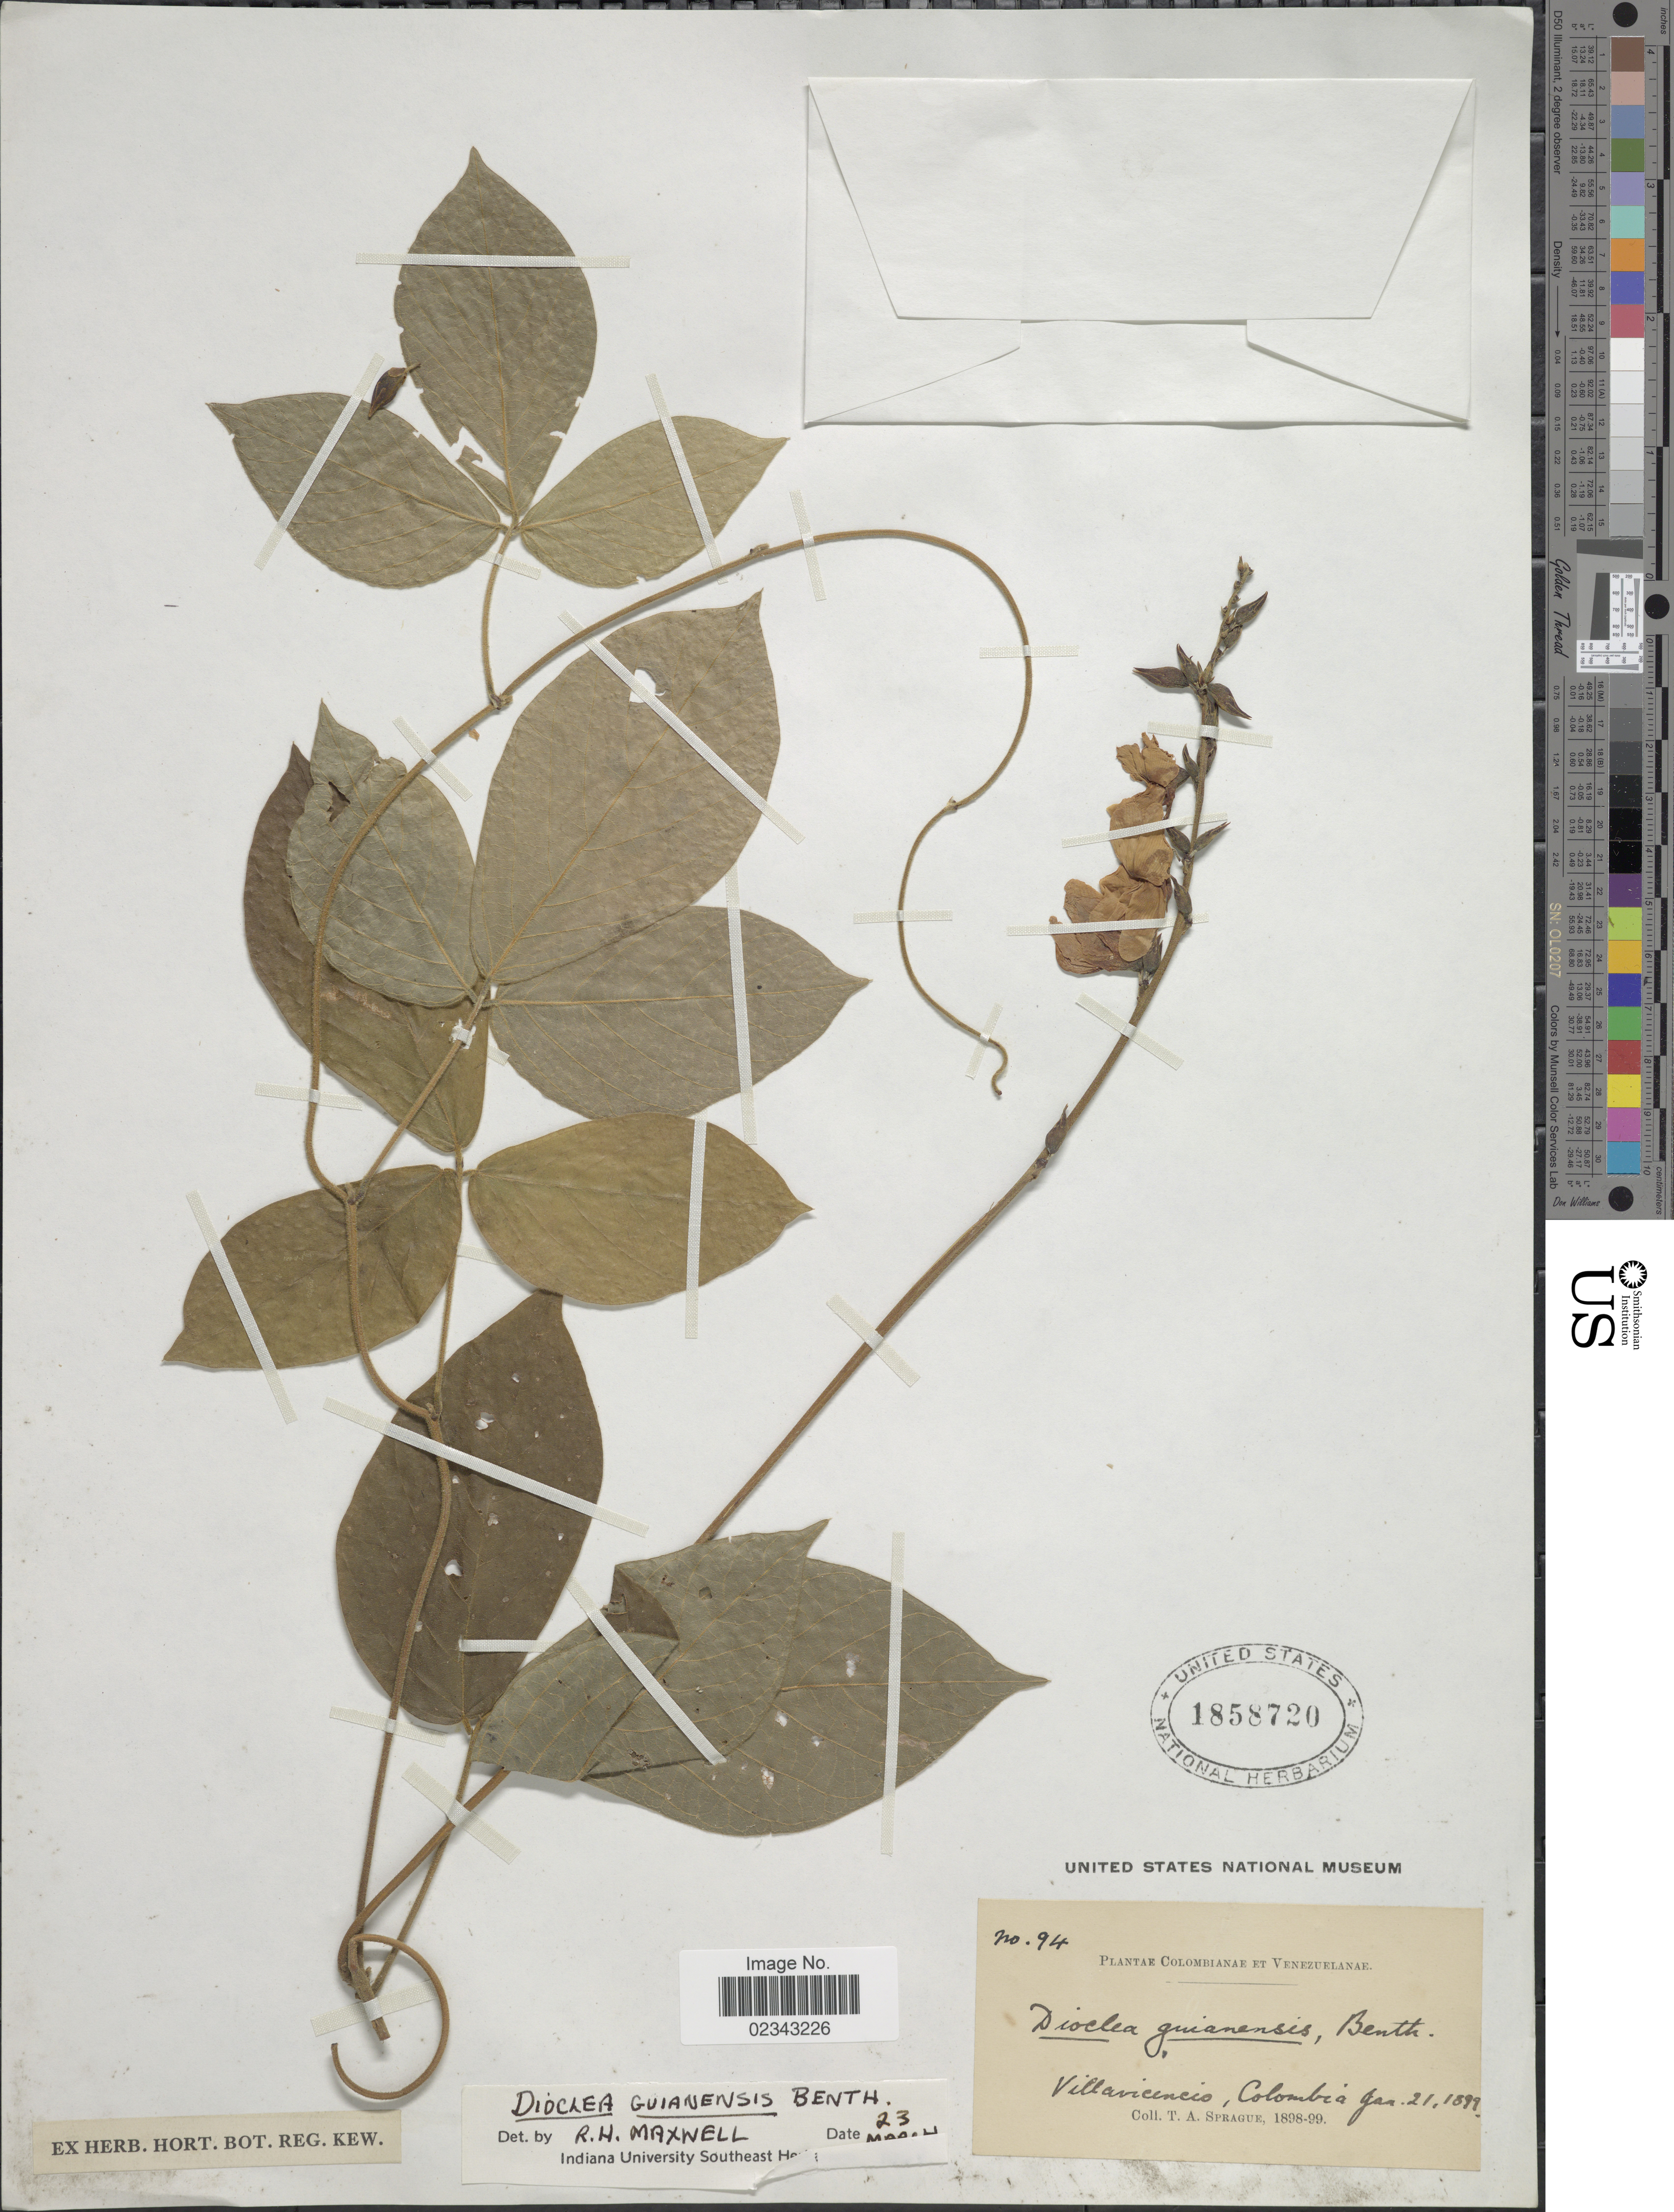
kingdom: Plantae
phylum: Tracheophyta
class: Magnoliopsida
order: Fabales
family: Fabaceae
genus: Dioclea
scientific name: Dioclea guianensis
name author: Benth.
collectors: T. A. Sprague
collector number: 94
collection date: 1899-01-21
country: Colombia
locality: Villavicencio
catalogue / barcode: US 1858720